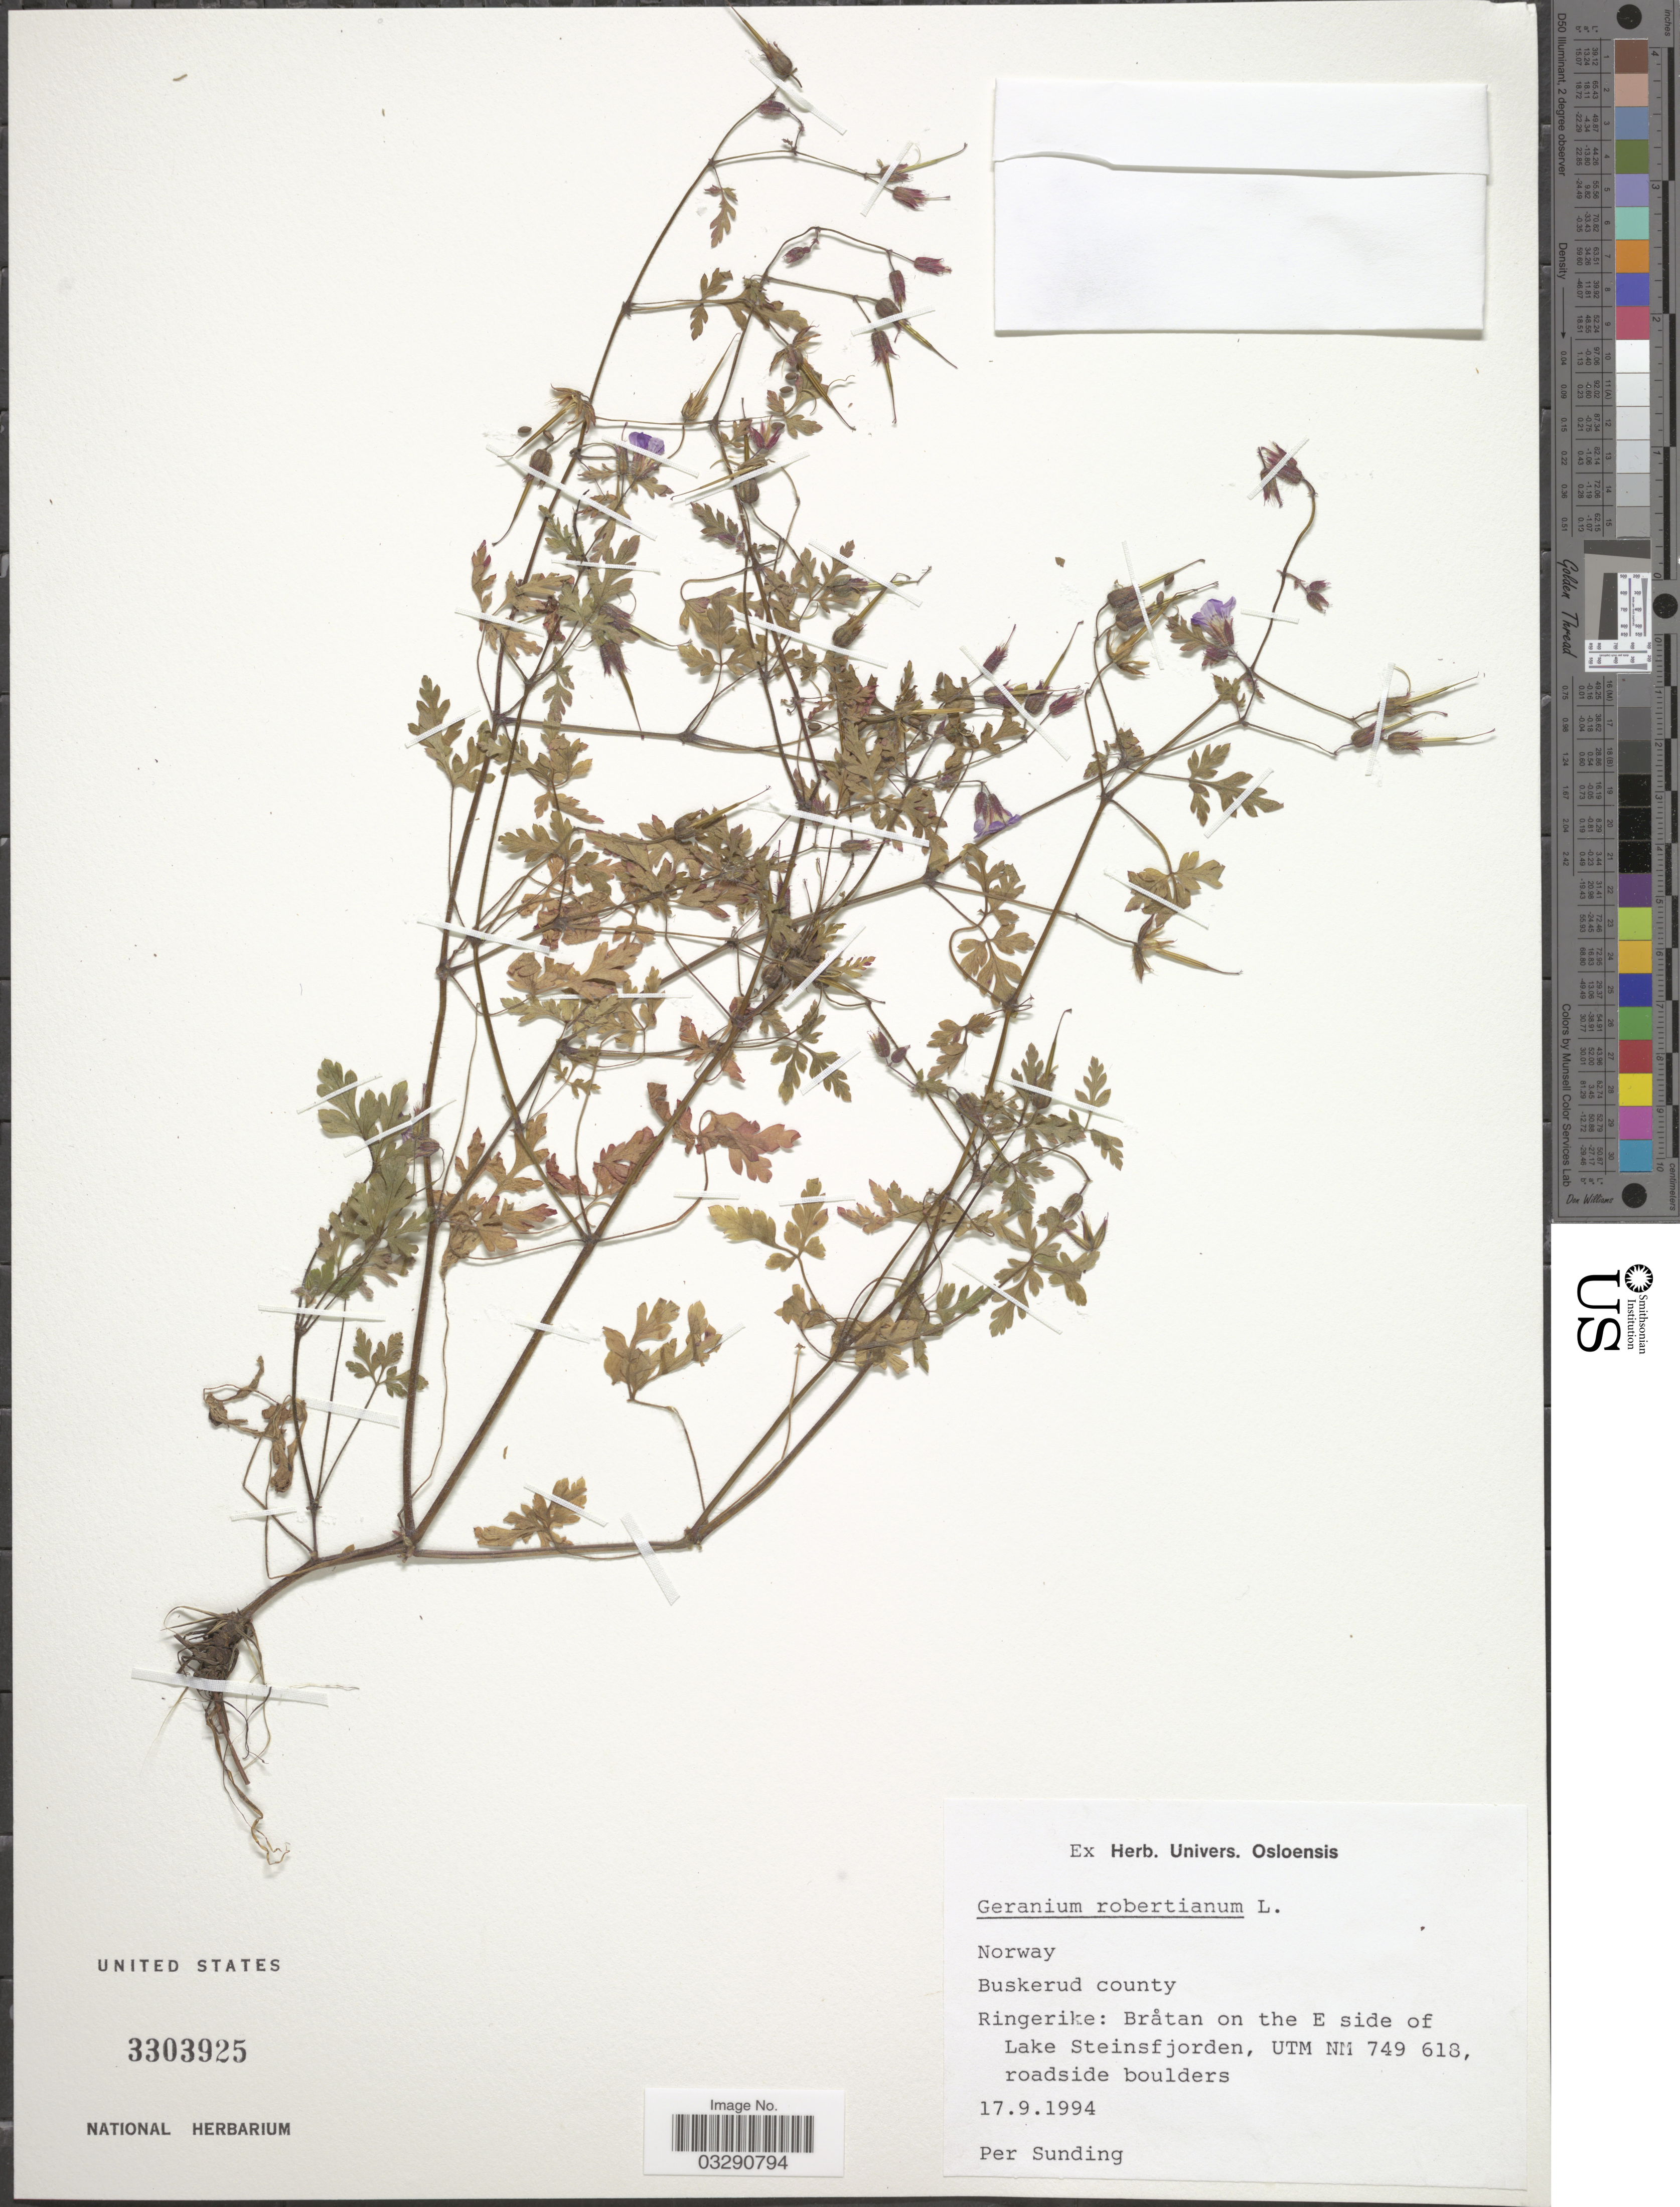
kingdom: Plantae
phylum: Tracheophyta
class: Magnoliopsida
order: Geraniales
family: Geraniaceae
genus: Geranium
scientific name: Geranium robertianum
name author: L.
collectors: P. O. Sunding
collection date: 1994-09-17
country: Norway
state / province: Buskerud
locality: Buskerud county, Ringerike: Bråtan on the E side of Lake Steinsfjorden, UTM NM 749 618.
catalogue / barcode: US 3303925